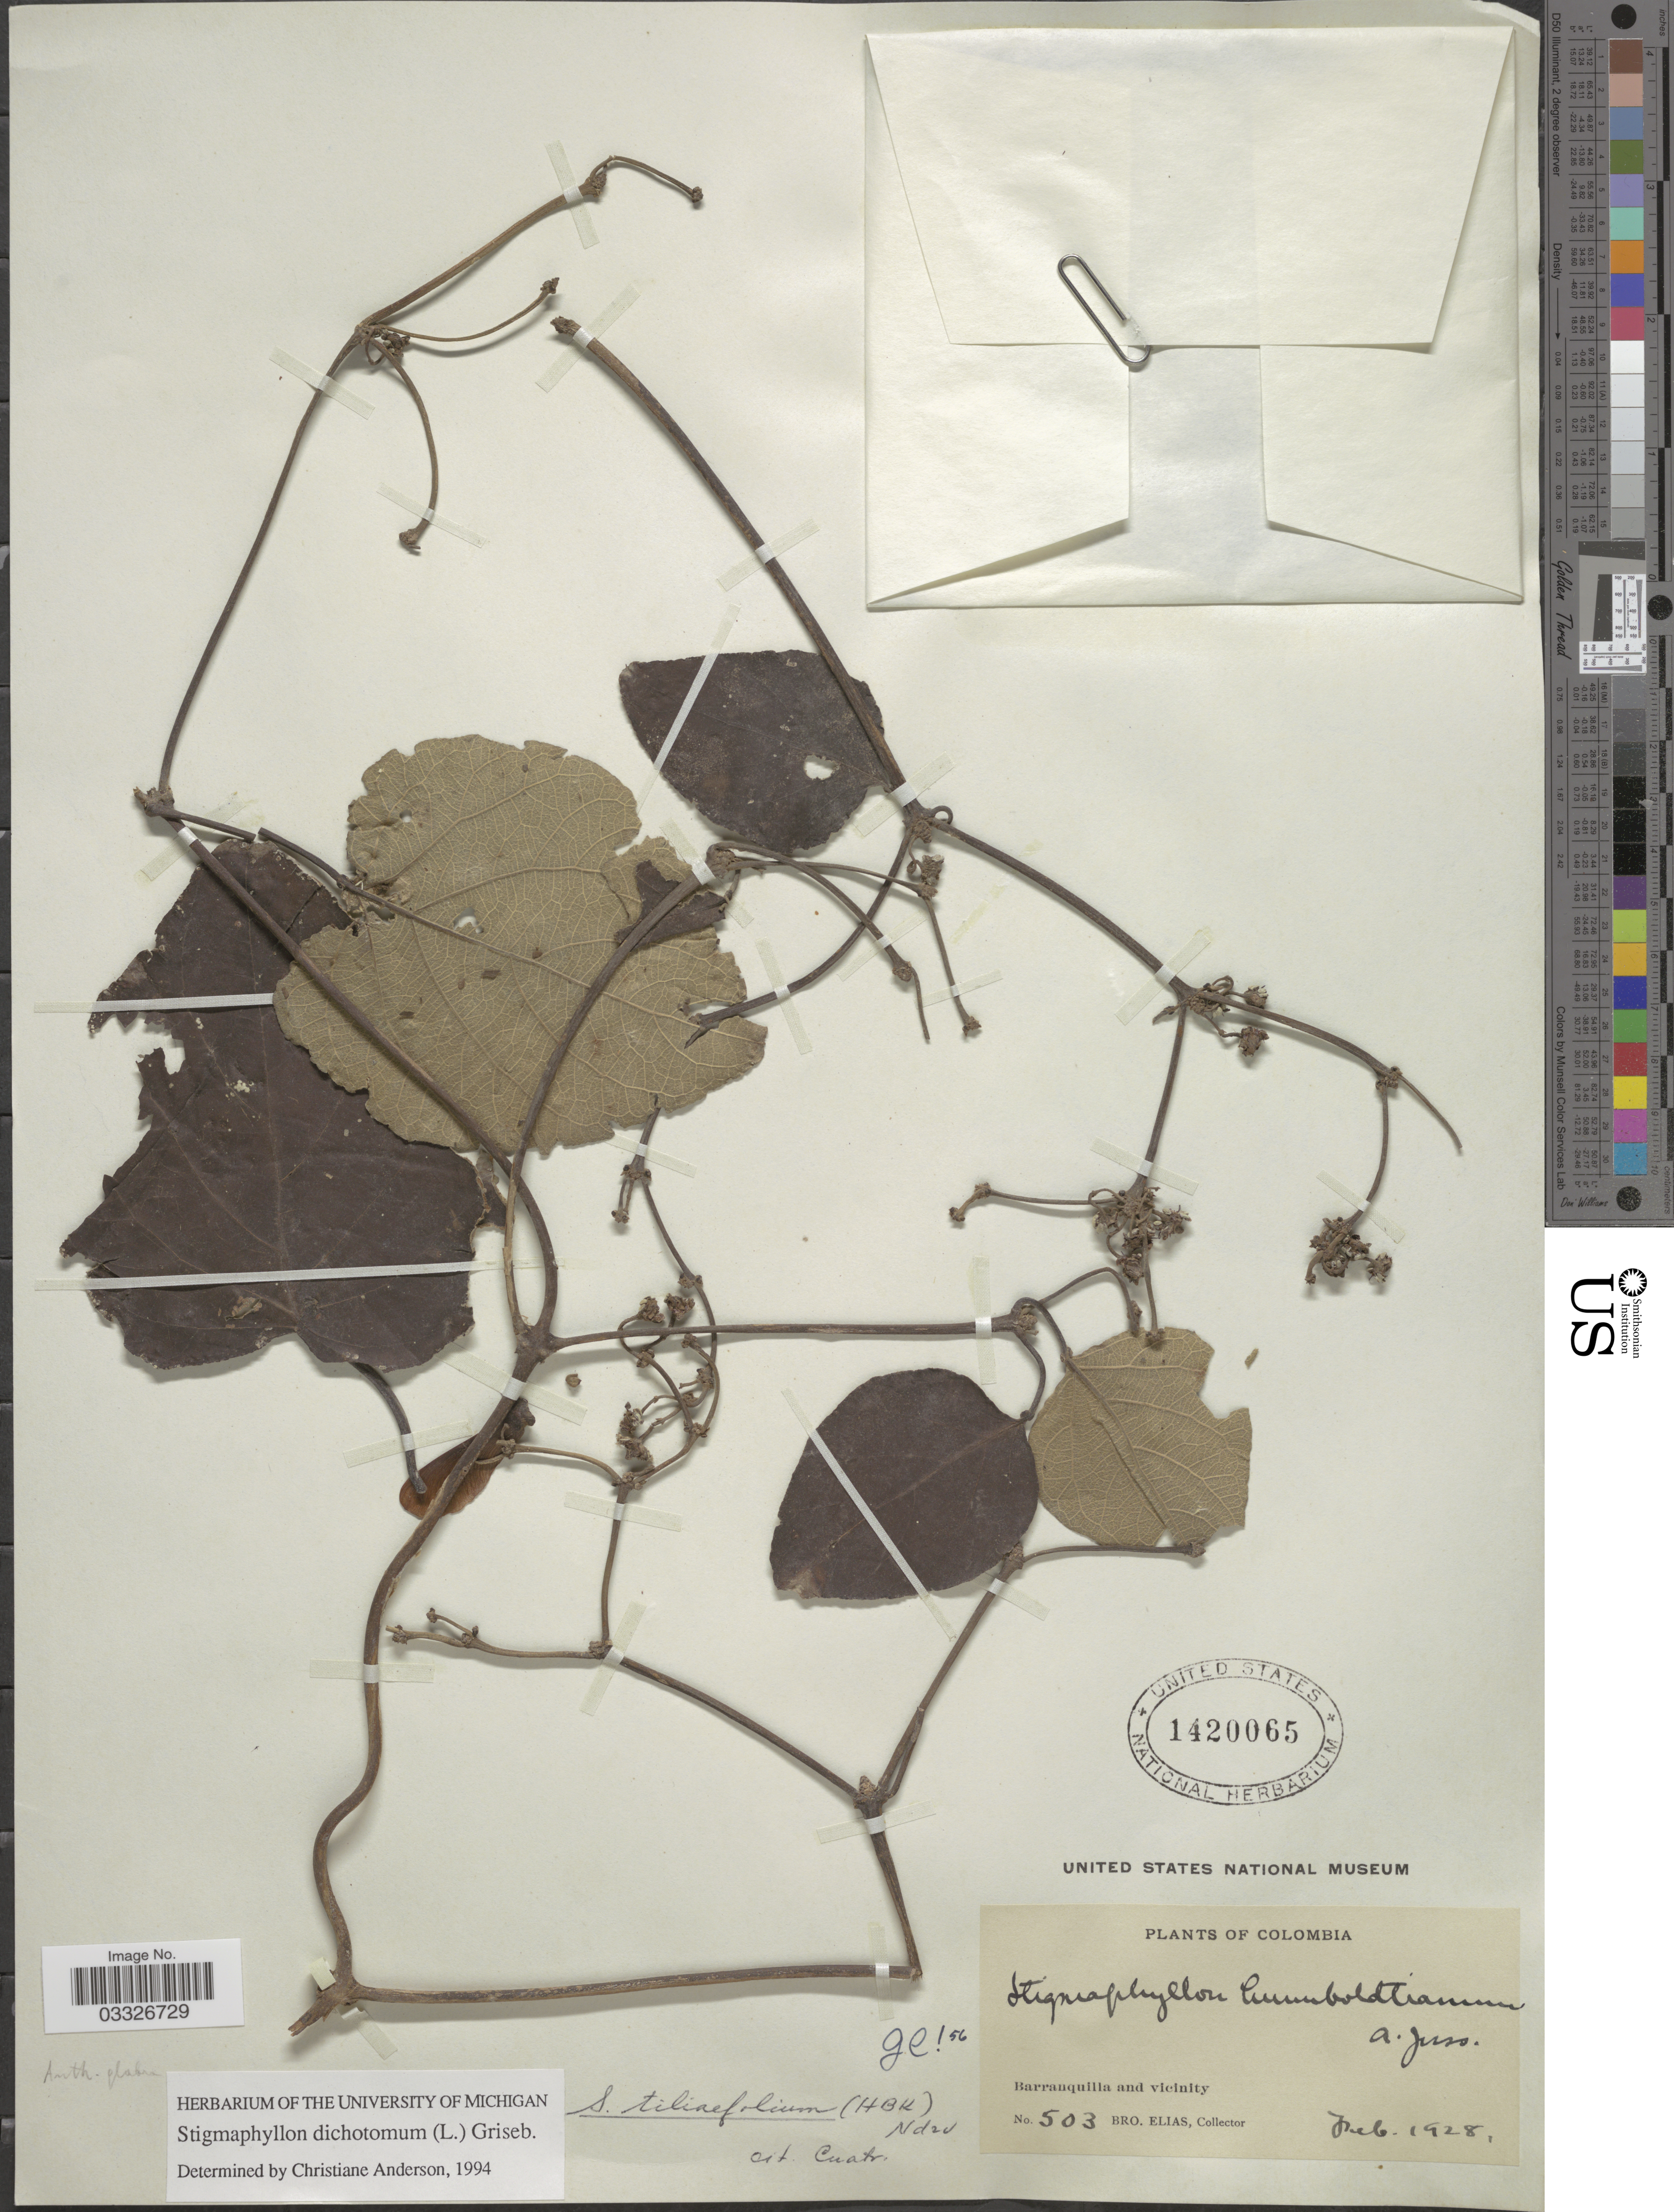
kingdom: Plantae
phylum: Tracheophyta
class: Magnoliopsida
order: Malpighiales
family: Malpighiaceae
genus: Stigmaphyllon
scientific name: Stigmaphyllon dichotomum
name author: Griseb.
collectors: Bro. Elias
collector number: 503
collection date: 1928-02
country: Colombia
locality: Barranquilla and vicinity.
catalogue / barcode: US 1420065